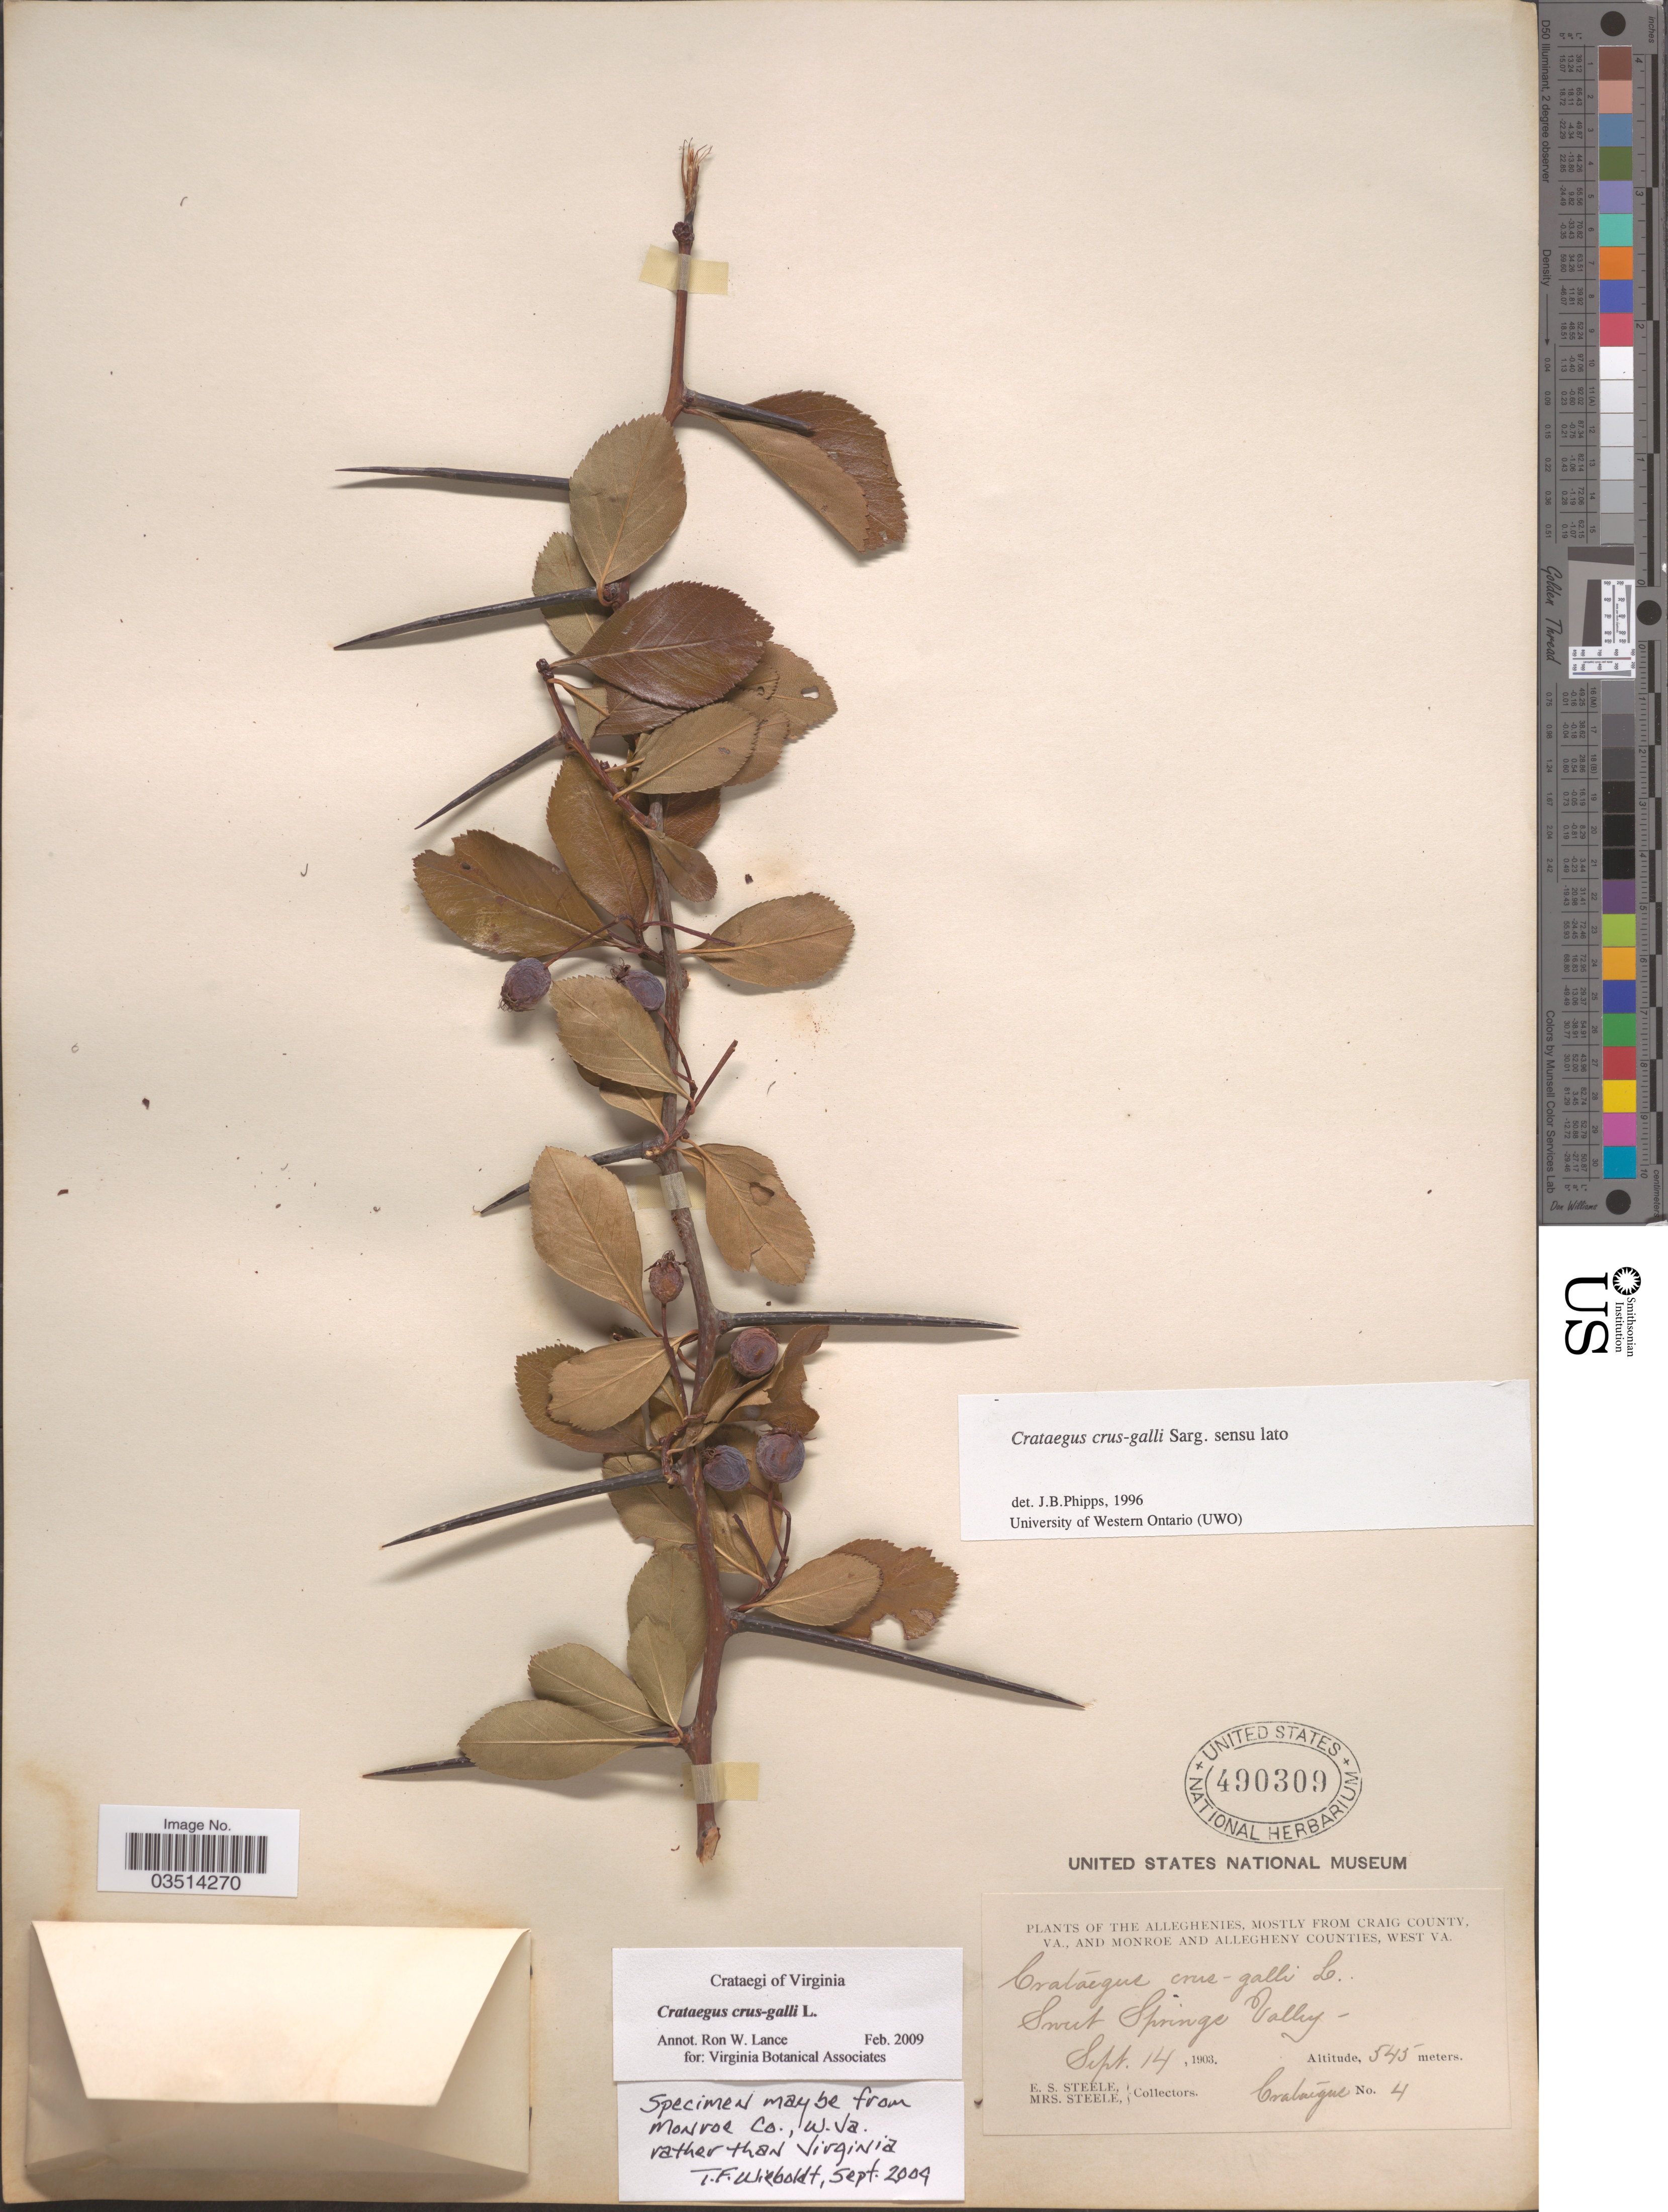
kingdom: Plantae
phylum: Tracheophyta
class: Magnoliopsida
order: Rosales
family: Rosaceae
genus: Crataegus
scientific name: Crataegus crus-galli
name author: L.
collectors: E. Steele & Mrs. E. S. Steele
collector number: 4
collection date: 1903-09-14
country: United States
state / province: Virginia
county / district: Craig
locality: The Alleghenies, mostly from Craig County, and Monroe and Allegheny Counties. Sweet Springs Valley. From Monroe Co., W.Va. rather than Virginia. [unsure placement]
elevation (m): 545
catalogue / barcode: US 490309